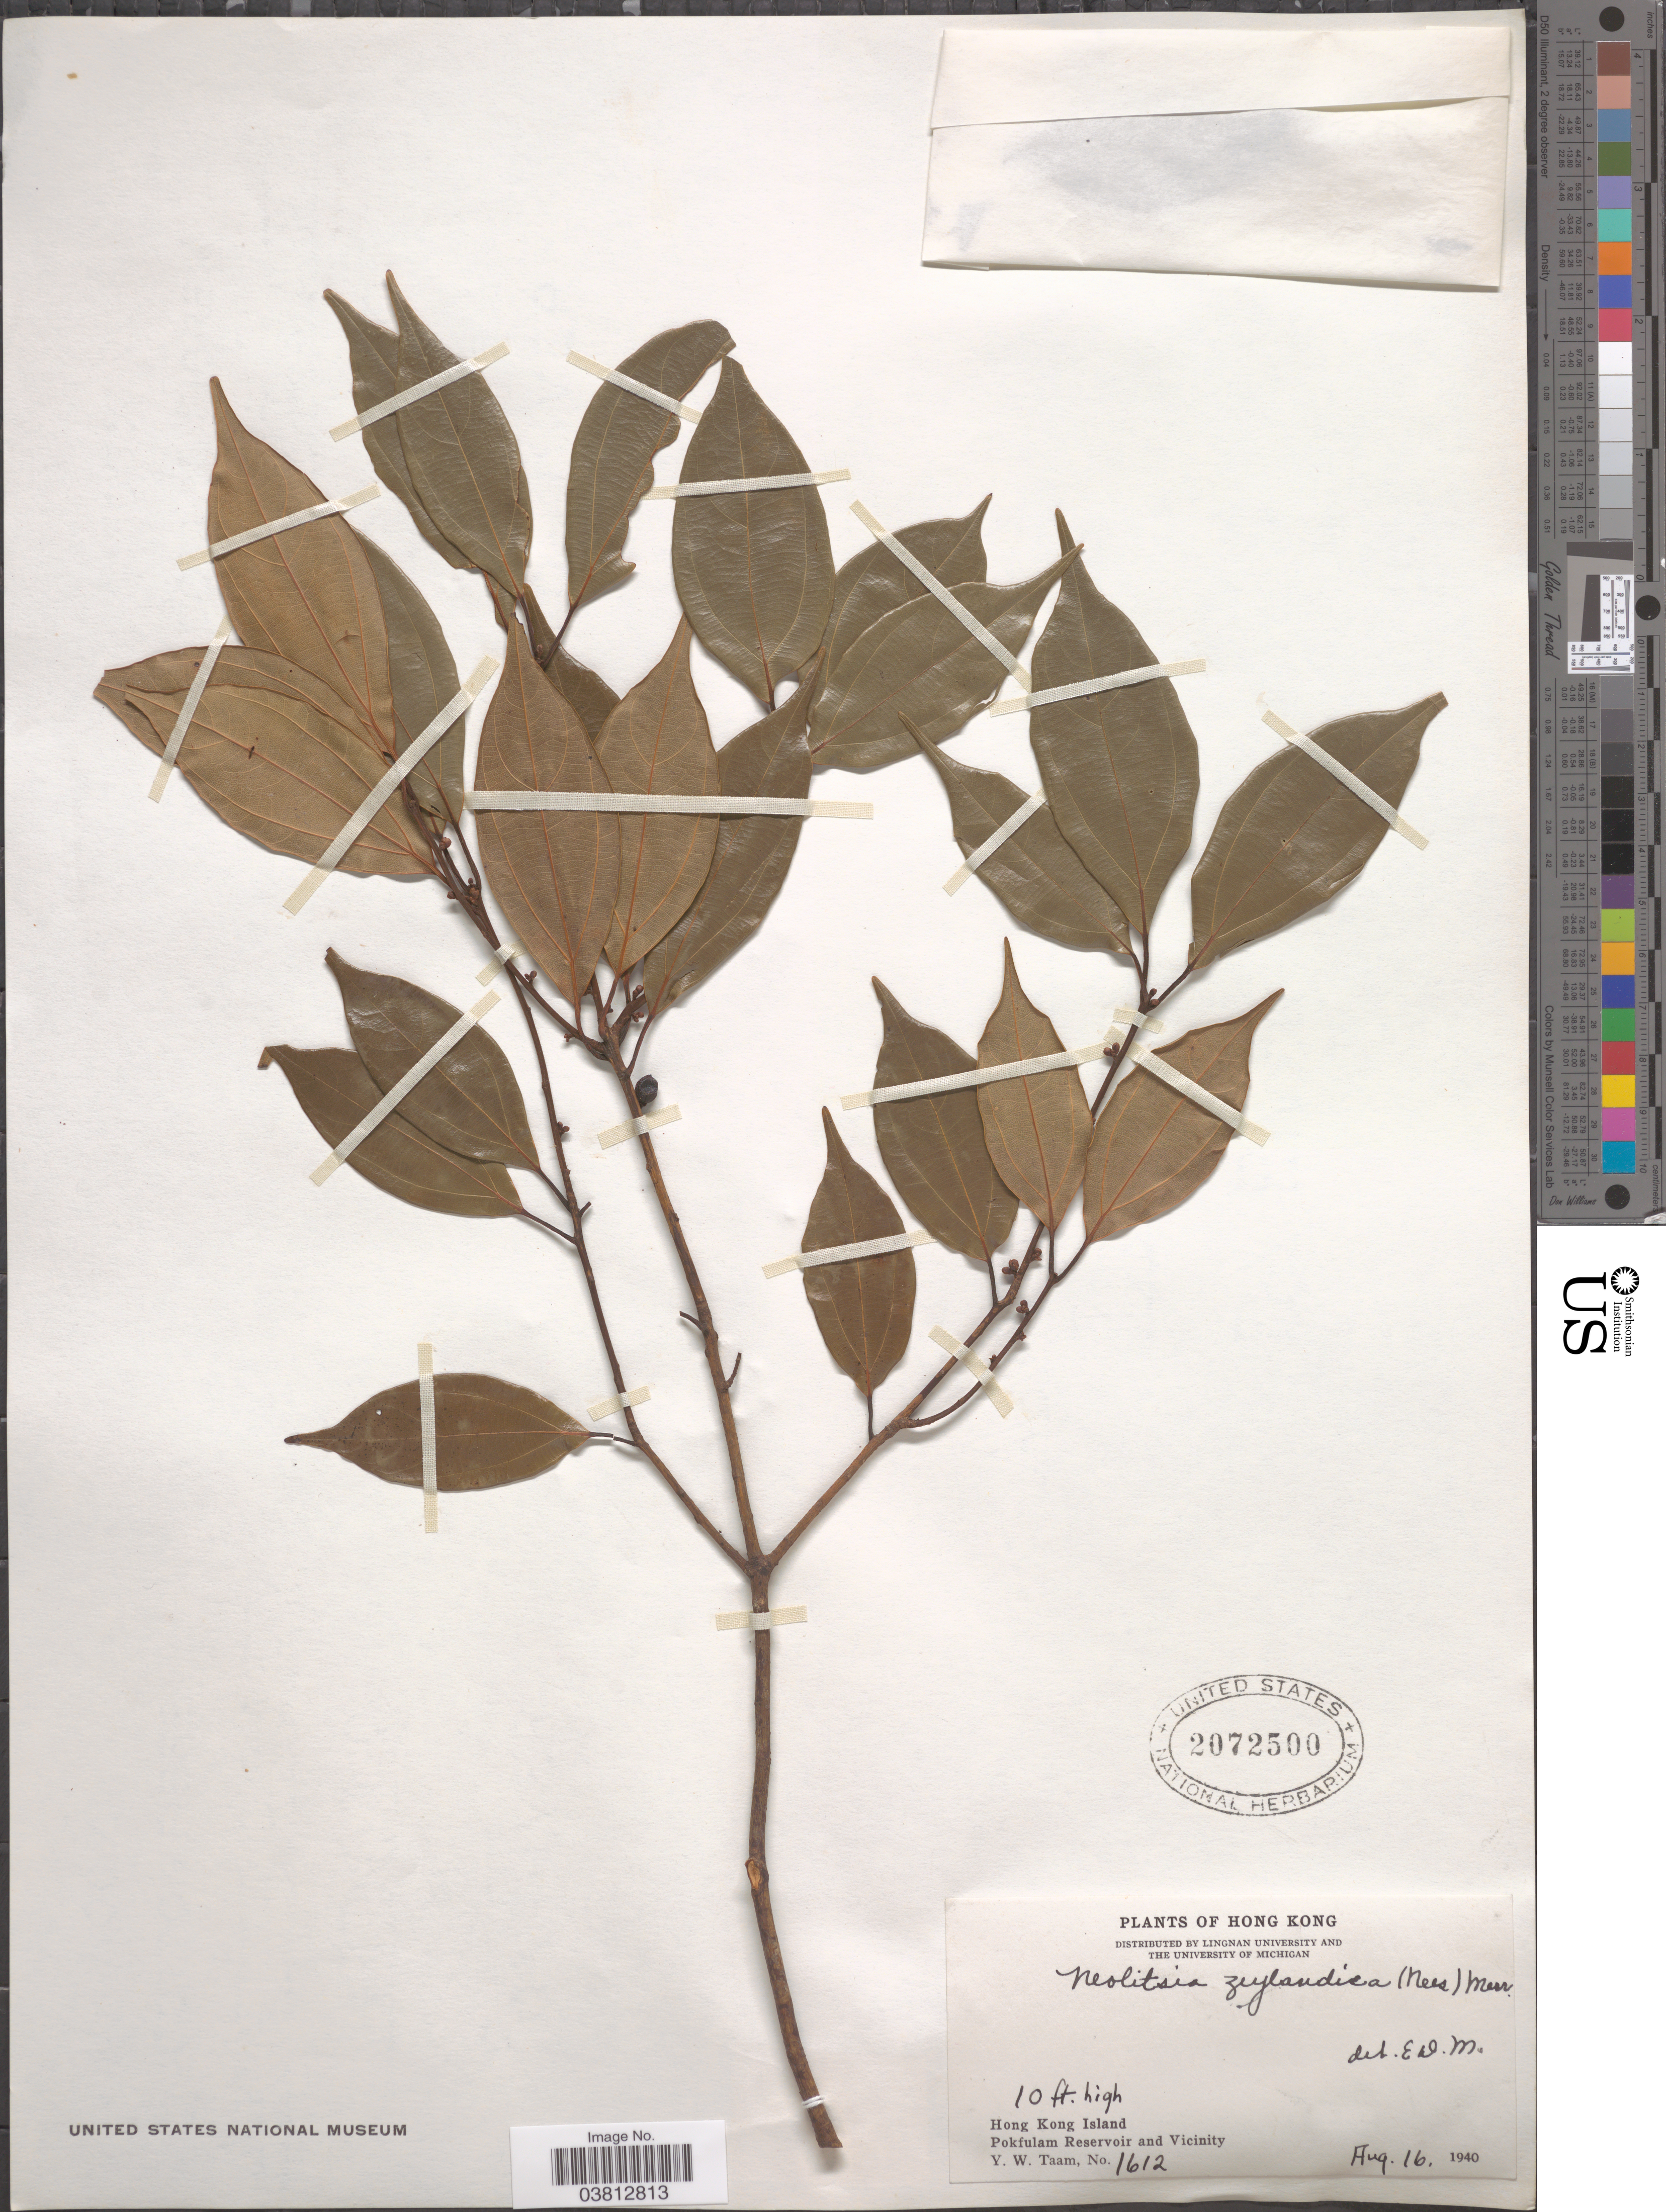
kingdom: Plantae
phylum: Tracheophyta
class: Magnoliopsida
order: Laurales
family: Lauraceae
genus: Neolitsea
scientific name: Neolitsea zeylanica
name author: (Nees & T. Nees) Merr.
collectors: Y. W. Taam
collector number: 1612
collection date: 1940-08-16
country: China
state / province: Hong Kong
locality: Hong Kong Island. Pokfulam Reservoir and Vicinity.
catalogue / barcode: US 2072500